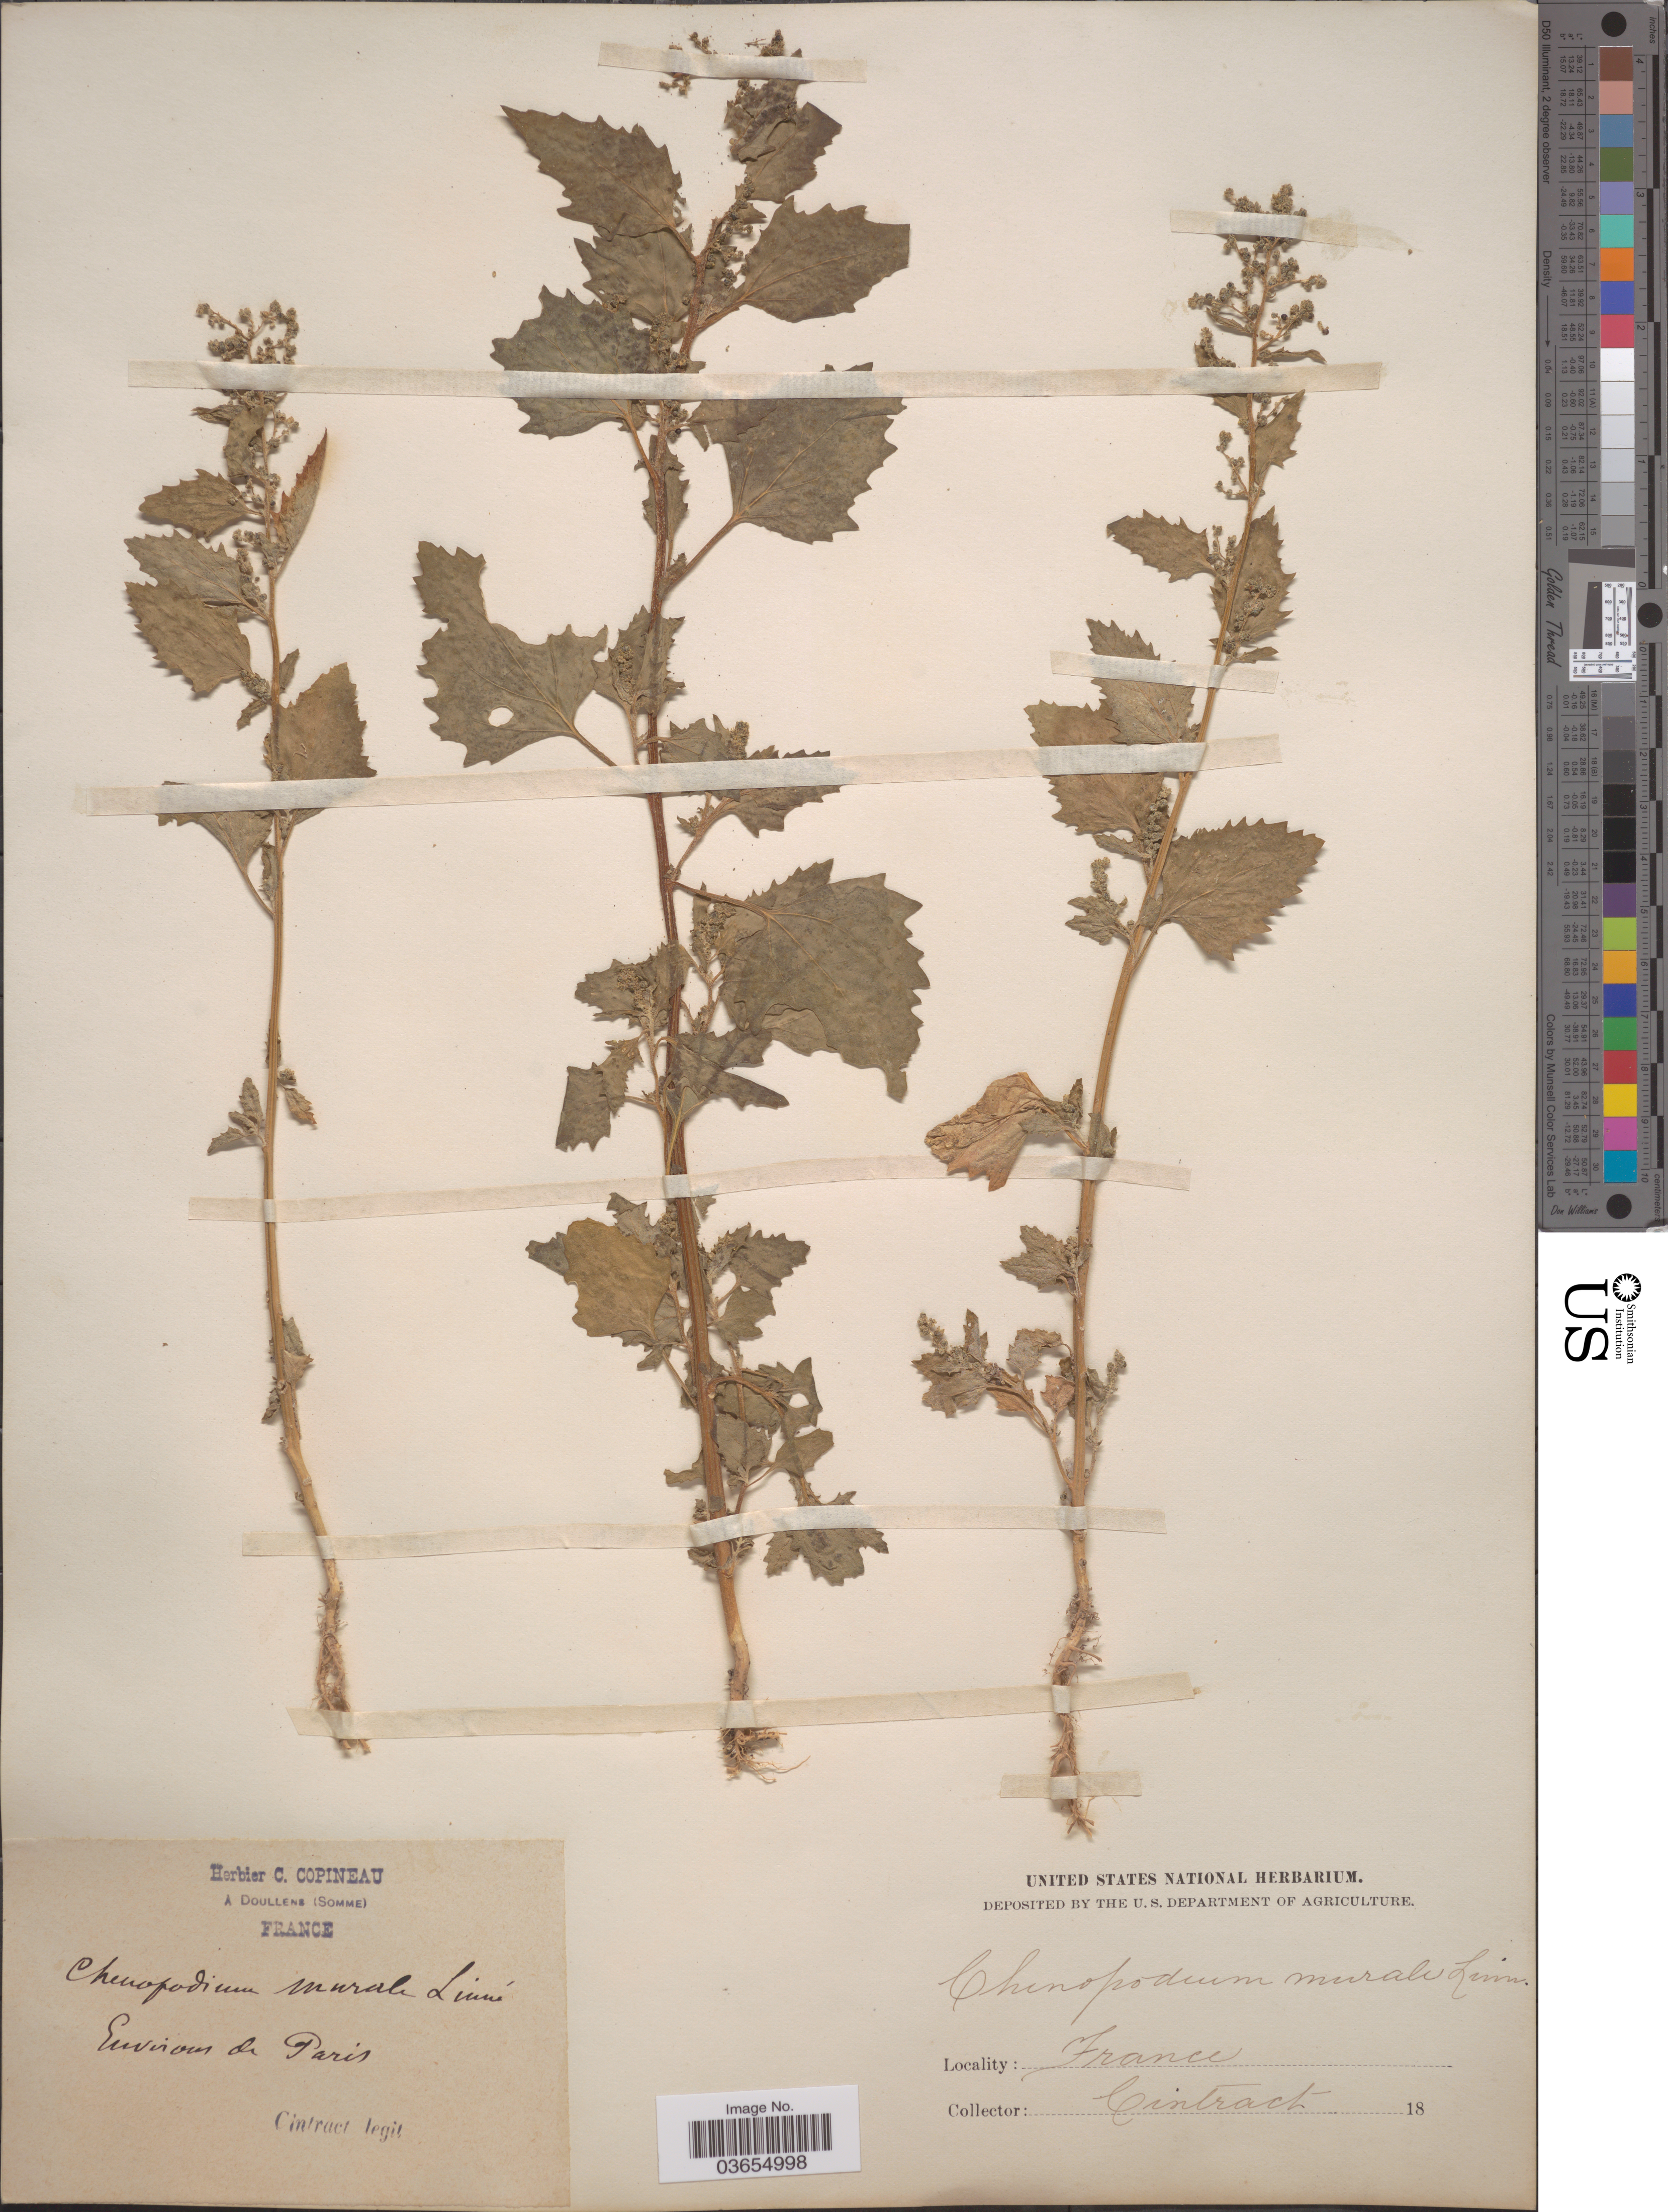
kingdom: Plantae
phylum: Tracheophyta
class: Magnoliopsida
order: Caryophyllales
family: Amaranthaceae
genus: Chenopodium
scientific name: Chenopodium murale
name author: L.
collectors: Cintract, --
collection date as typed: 18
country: France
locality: Environs de Paris.